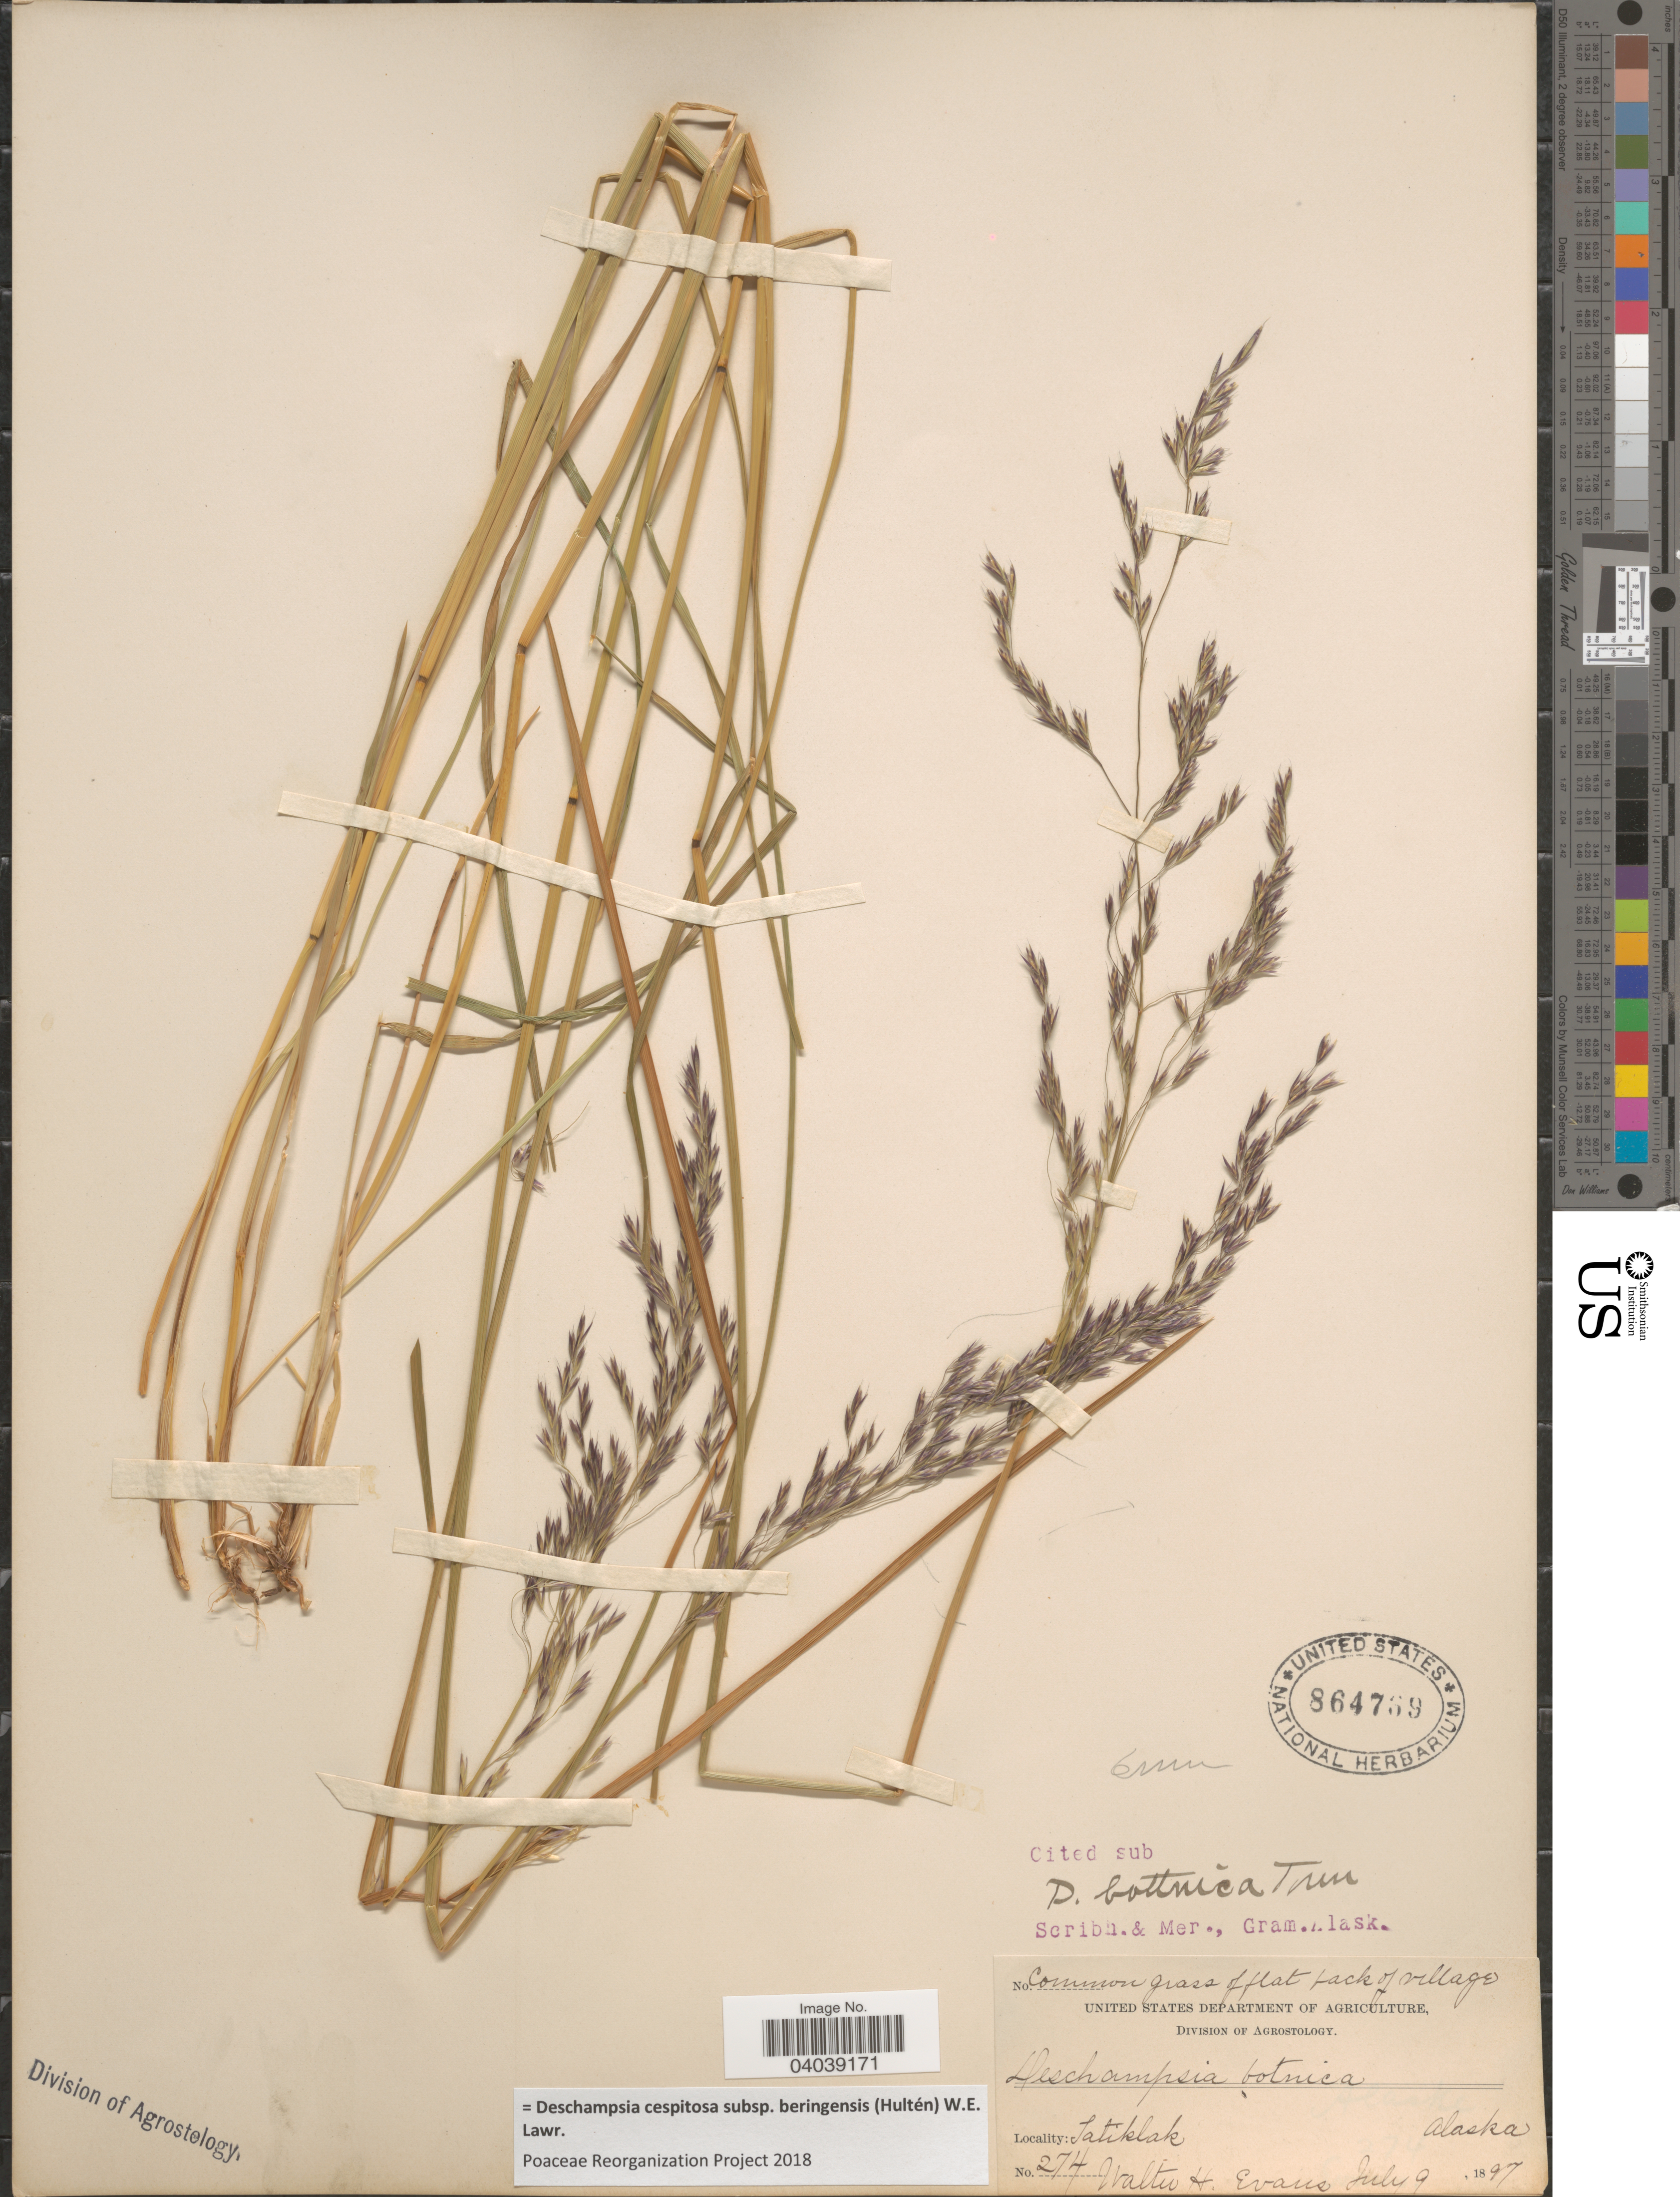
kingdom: Plantae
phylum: Tracheophyta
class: Liliopsida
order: Poales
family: Poaceae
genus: Deschampsia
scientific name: Deschampsia cespitosa subsp. beringensis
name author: (Hultén) Lawrence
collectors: W. H. Evans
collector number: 274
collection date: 1897-07-09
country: United States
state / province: Alaska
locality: Satiklak.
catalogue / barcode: US 864769